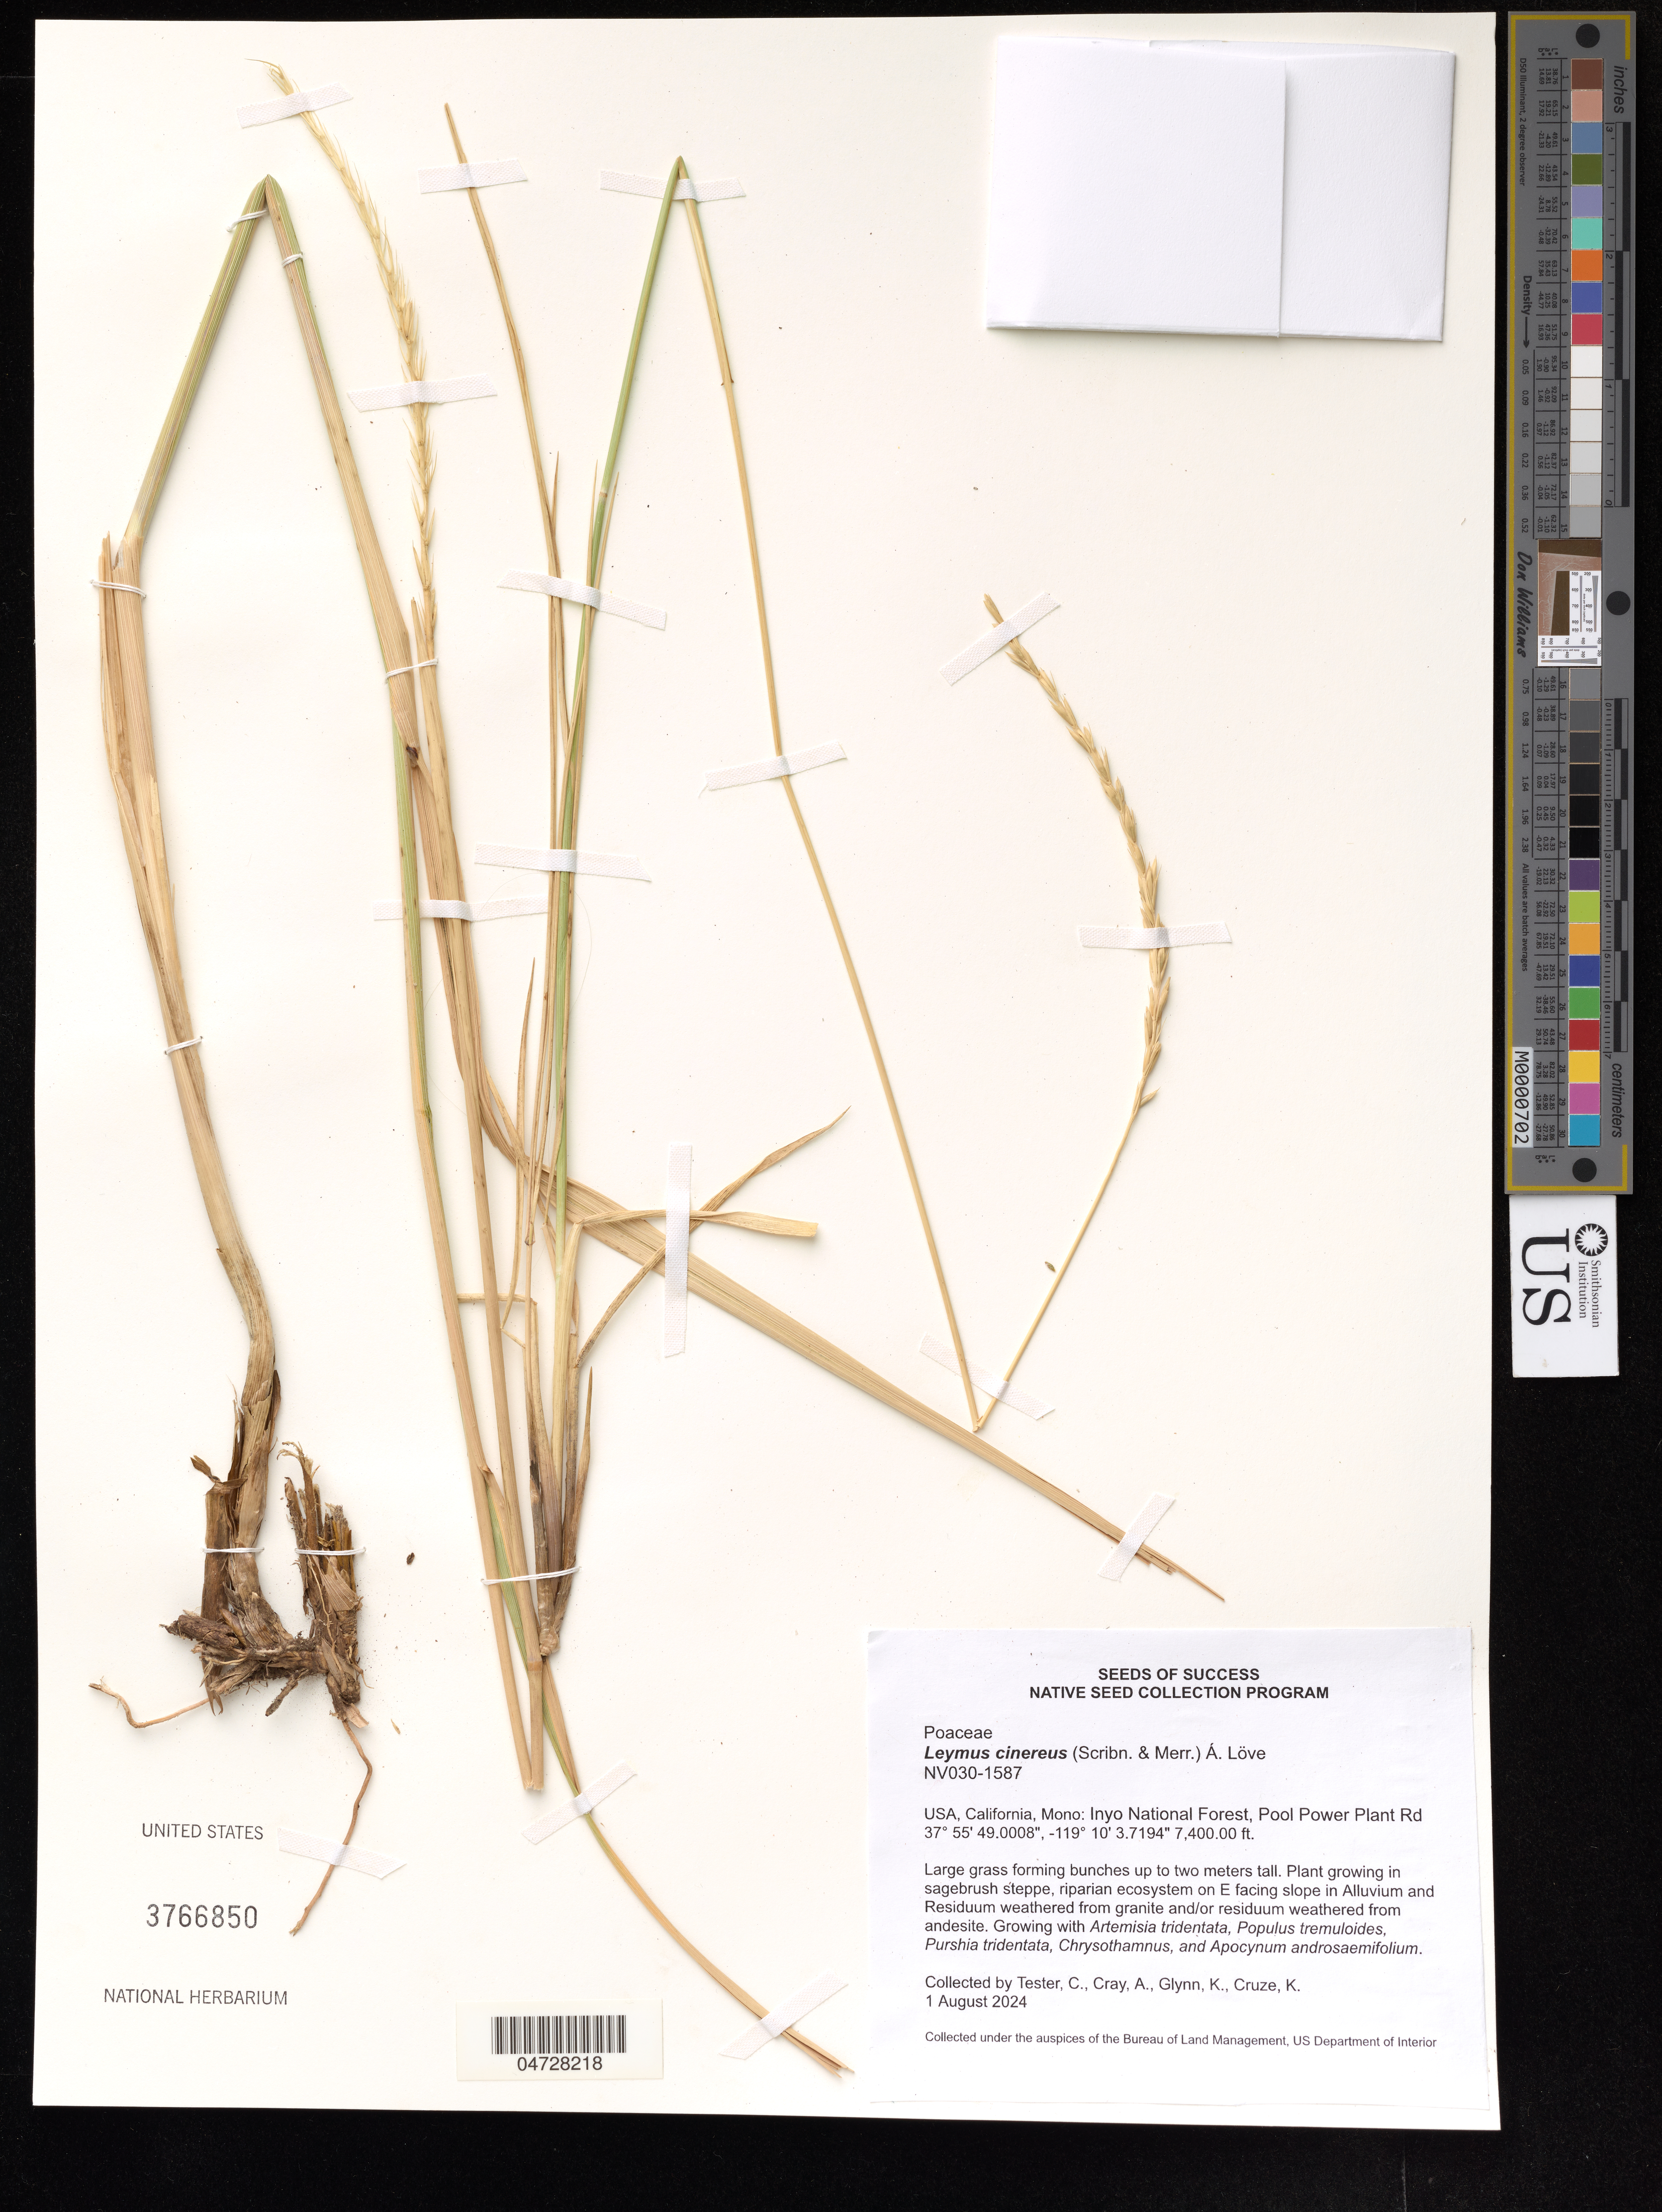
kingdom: Plantae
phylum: Tracheophyta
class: Liliopsida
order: Poales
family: Poaceae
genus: Leymus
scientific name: Leymus cinereus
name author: (Scribn. & Merr.) Á. Löve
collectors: C. Tester, A. Cray & K. Glynn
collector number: NV030-1587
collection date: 2024-08-01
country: United States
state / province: California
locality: Mono: Inyo National Forest, Pool Power Plant Rd.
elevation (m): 2256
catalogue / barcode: US 3766850